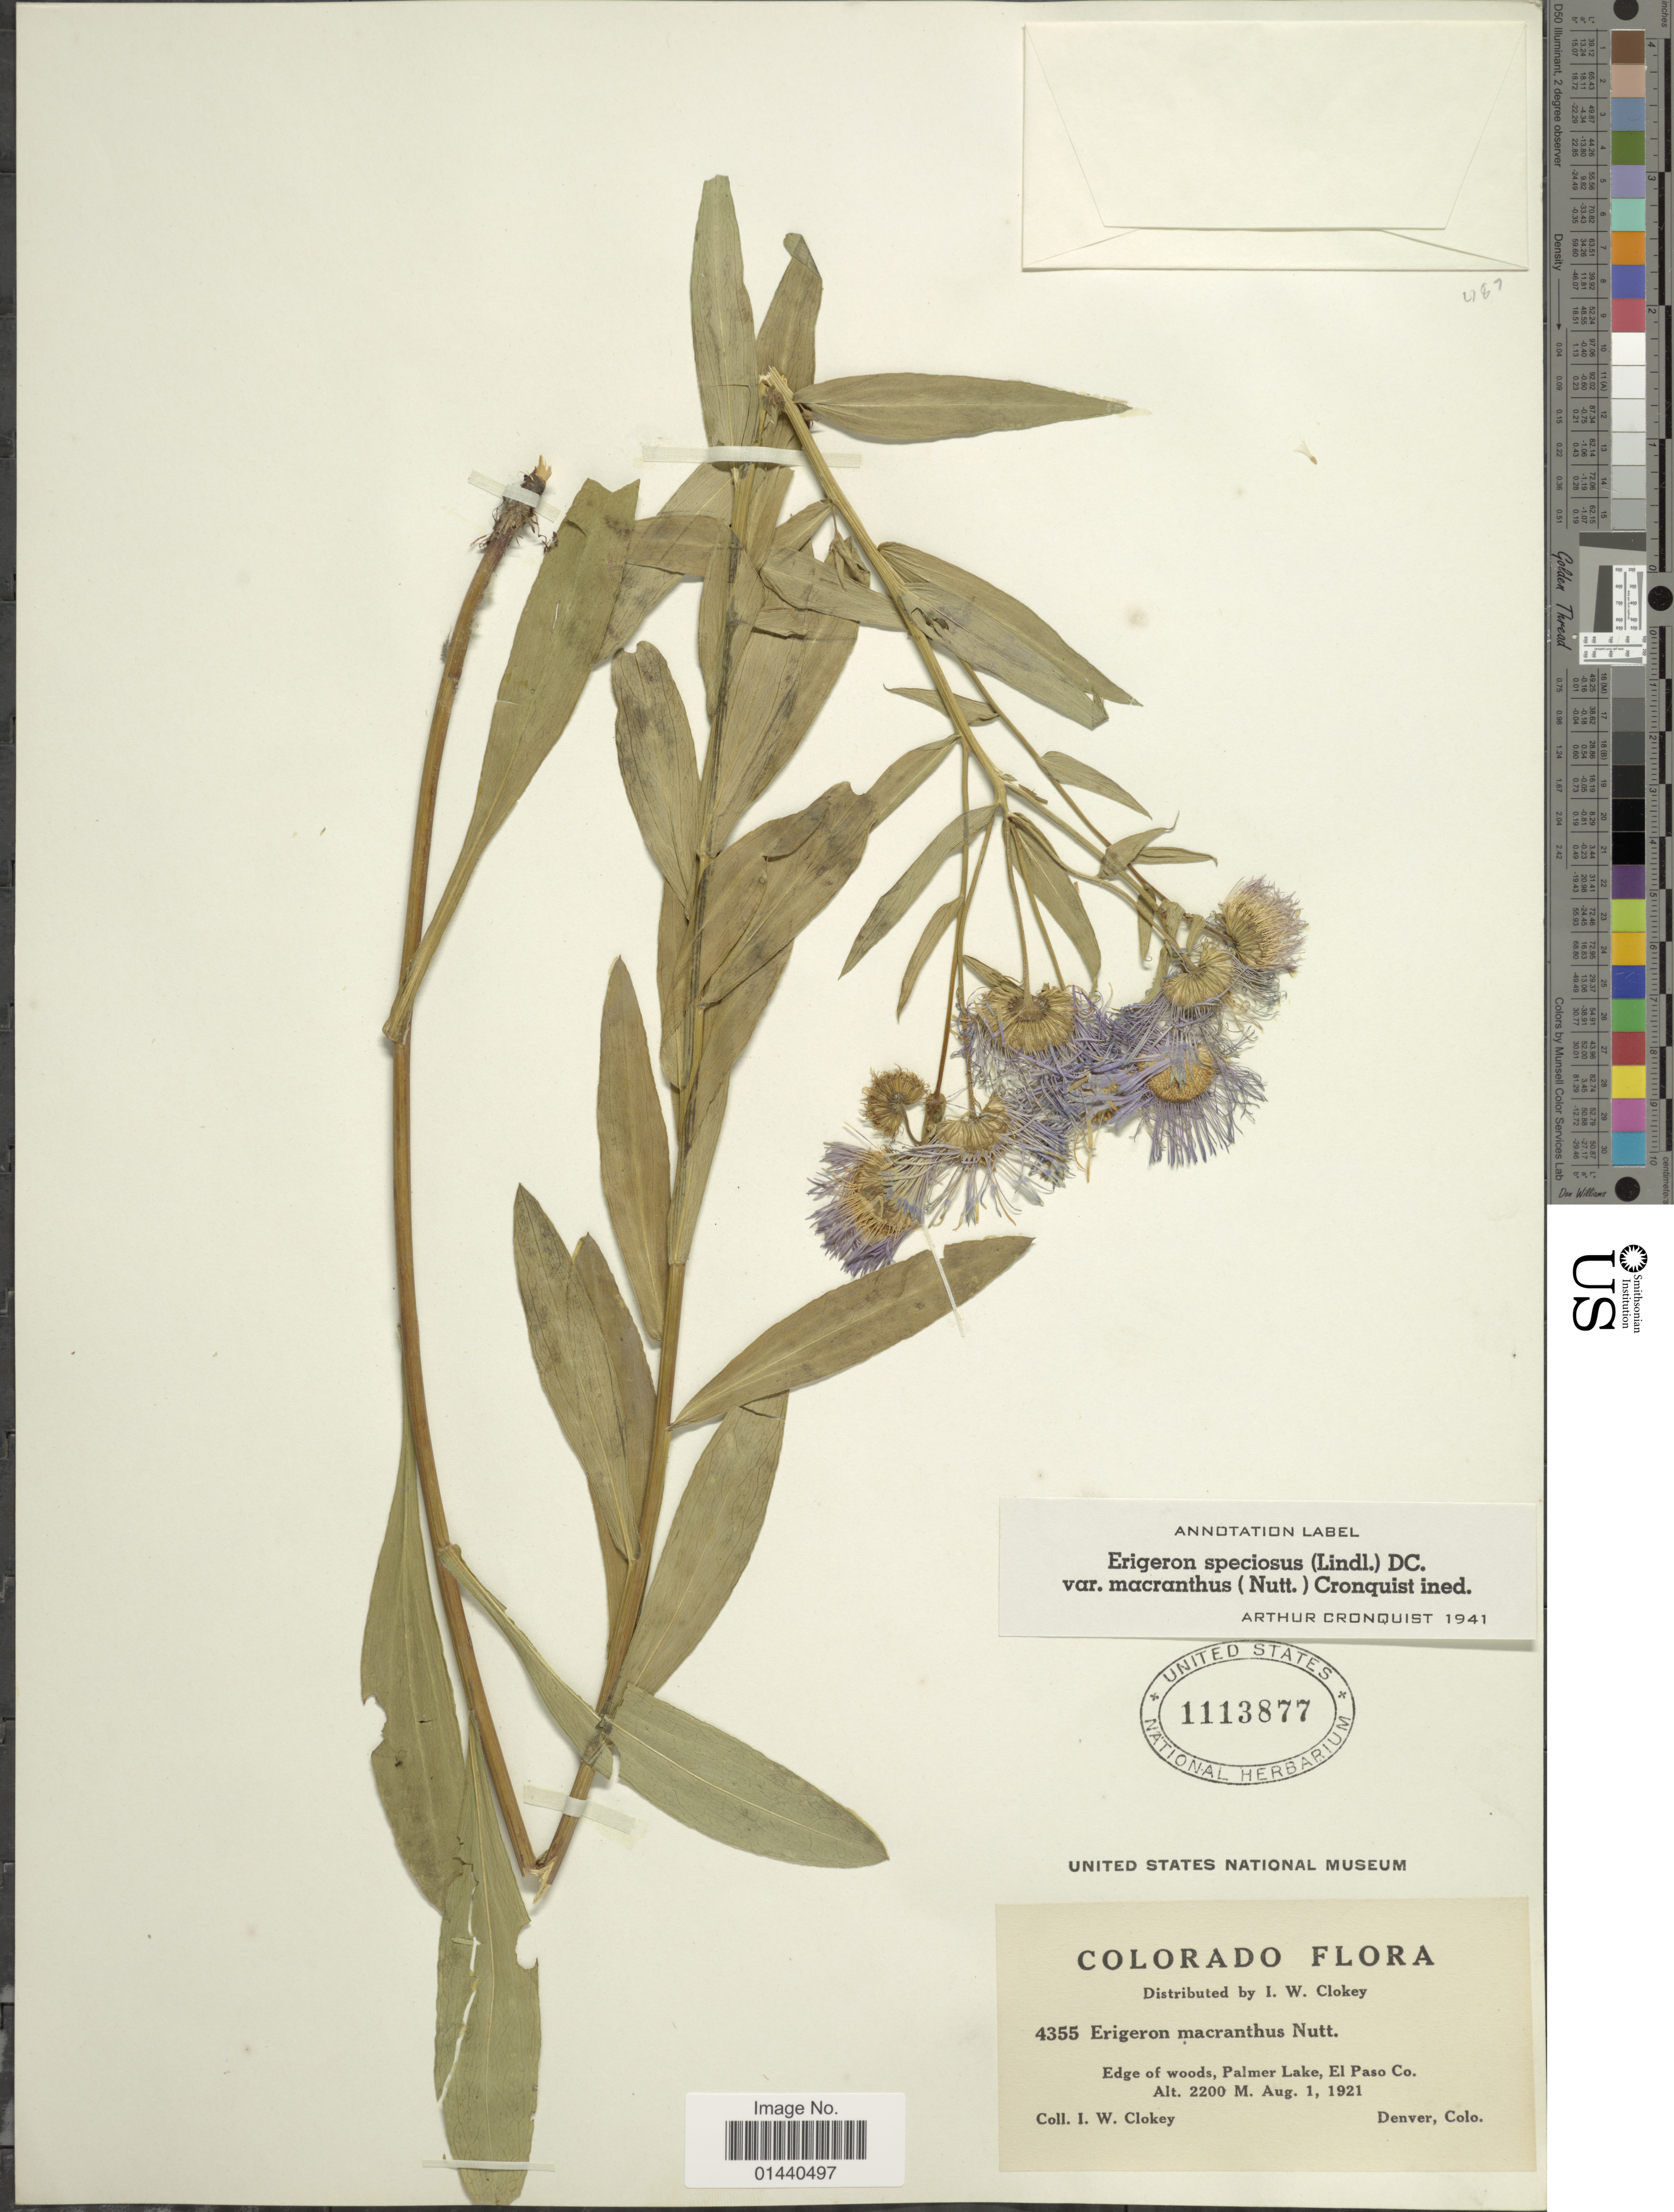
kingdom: Plantae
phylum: Tracheophyta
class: Magnoliopsida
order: Asterales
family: Asteraceae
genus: Erigeron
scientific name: Erigeron speciosus var. macranthus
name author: (Nutt.) Cronq.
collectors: I. W. Clokey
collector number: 4355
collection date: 1921-08-01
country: United States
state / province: Colorado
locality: Edge of woods, Palmer Lake, El Paso Co.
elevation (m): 2200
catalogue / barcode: US 1113877